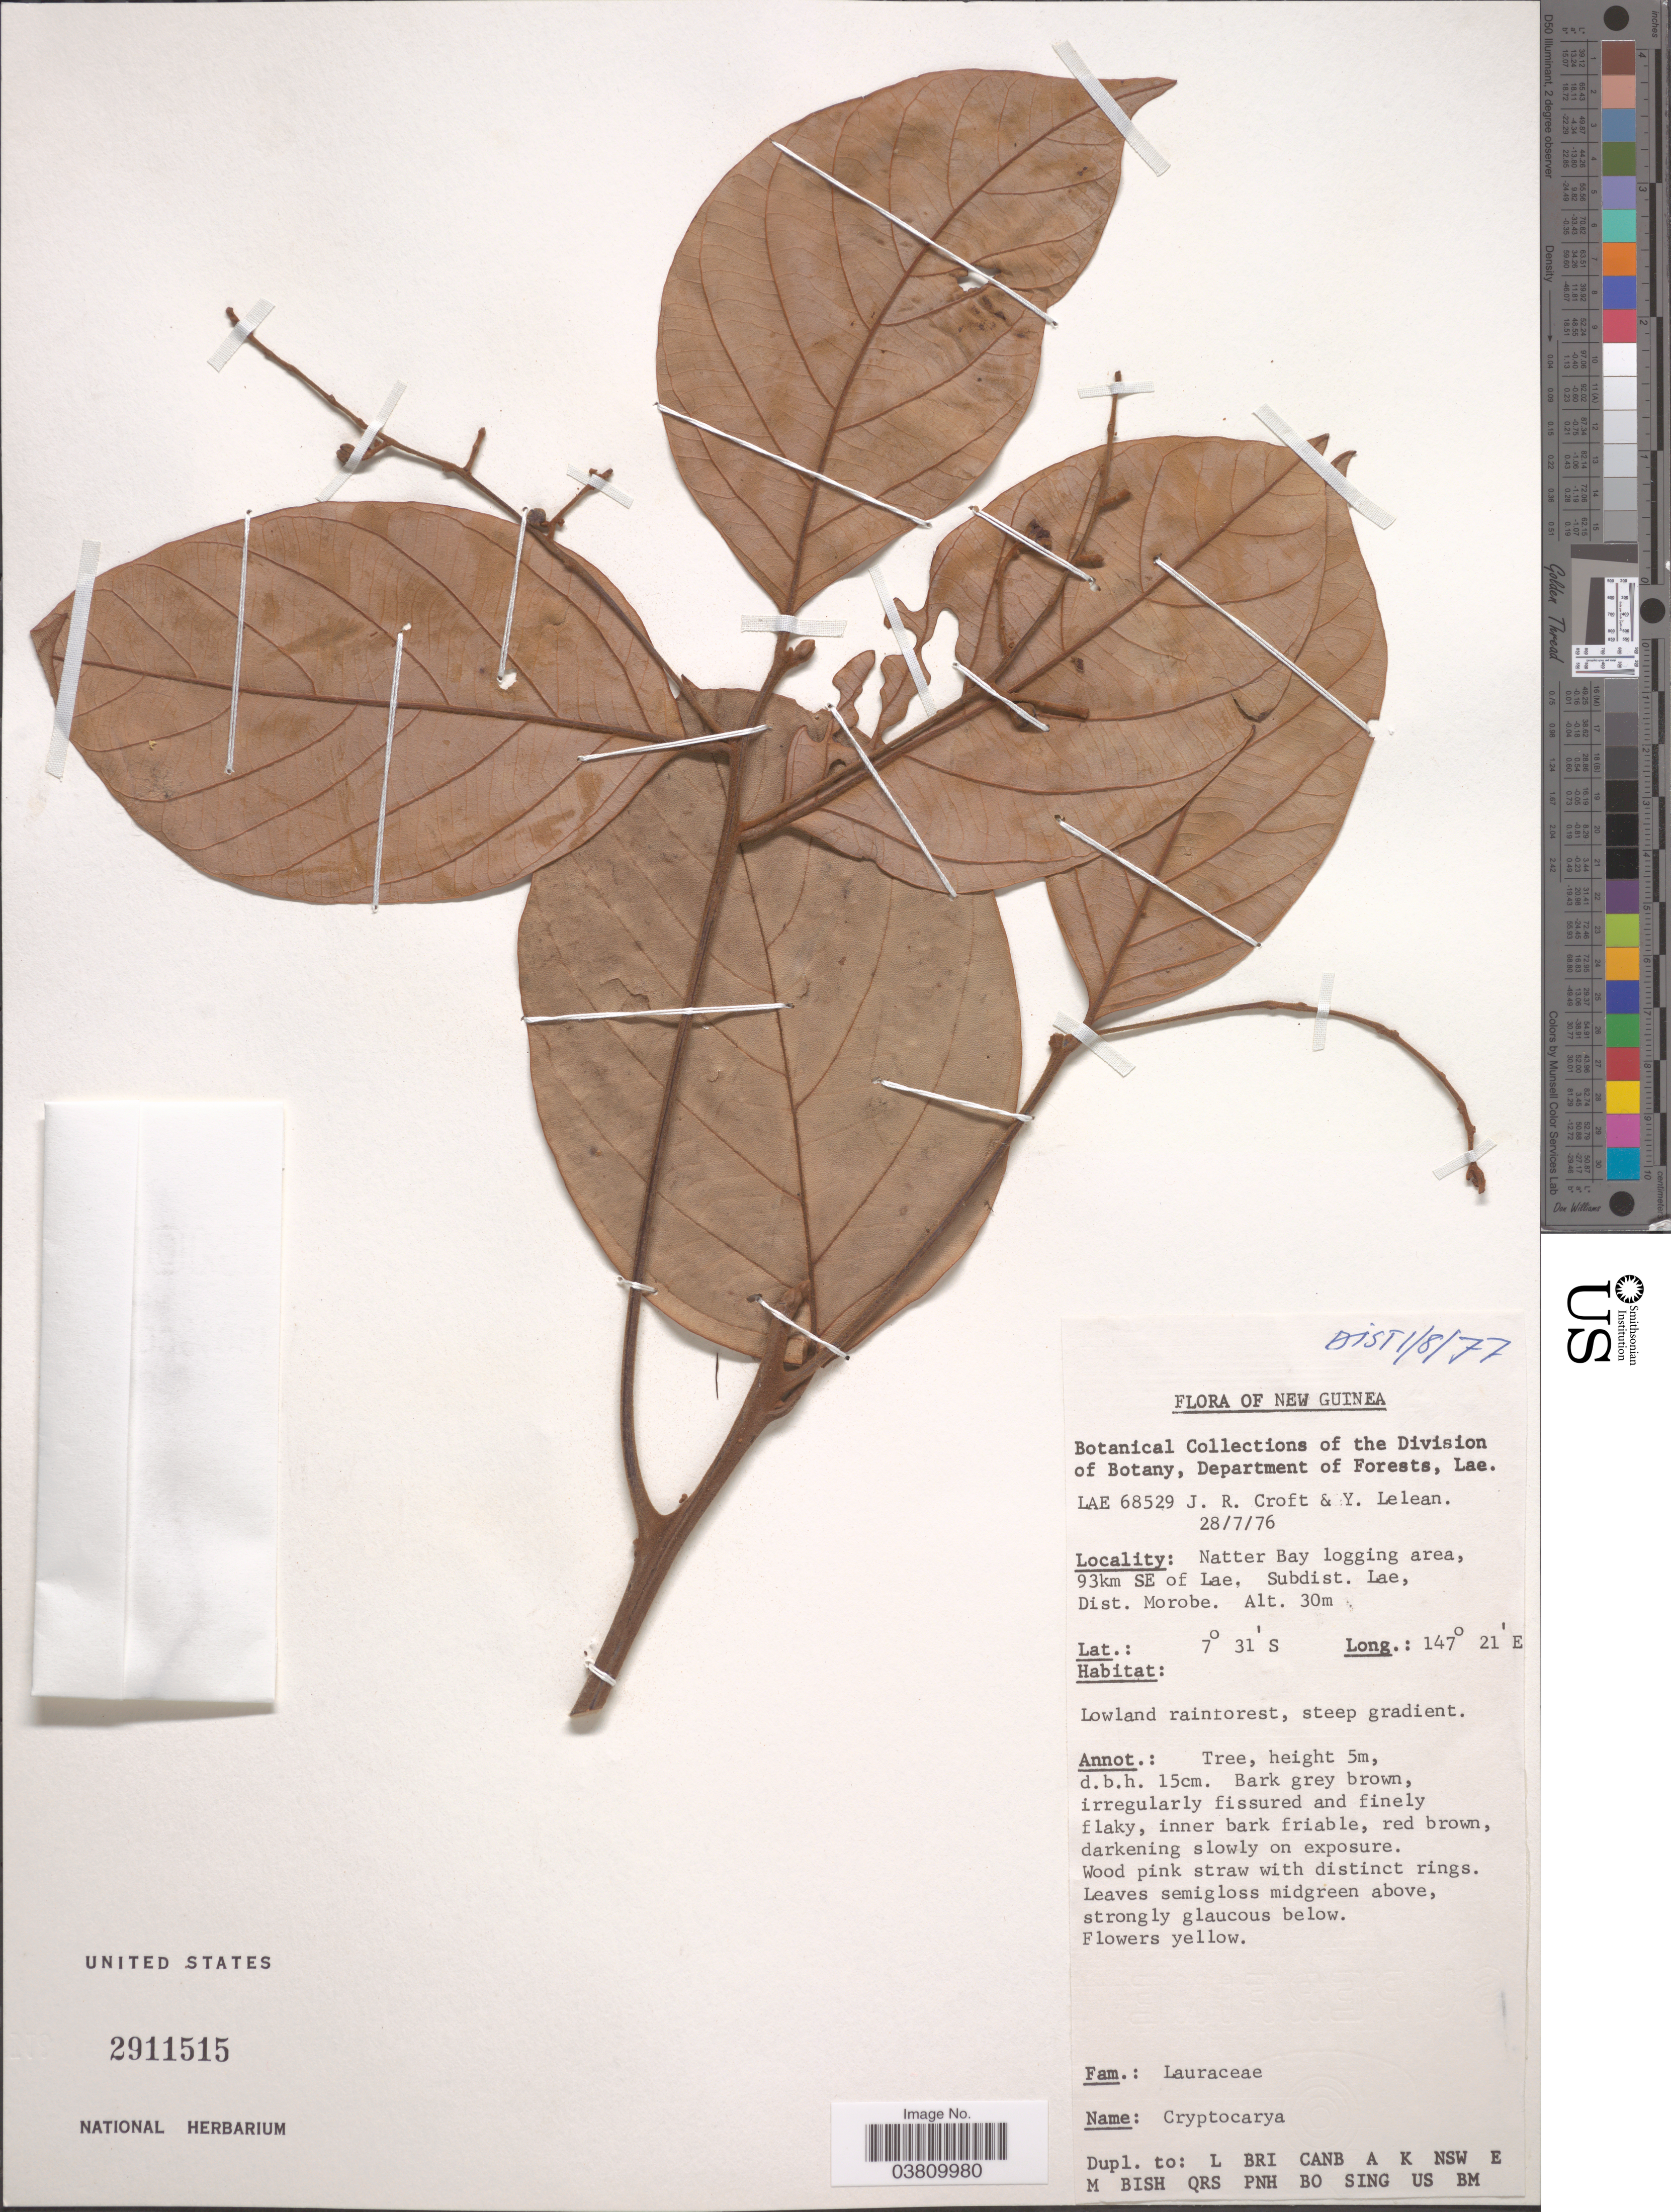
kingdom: Plantae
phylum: Tracheophyta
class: Magnoliopsida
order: Laurales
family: Lauraceae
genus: Cryptocarya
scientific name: Cryptocarya sp.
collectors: J. R. Croft & Y. Lelean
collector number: LAE68529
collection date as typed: Transcribed d/m/y: 28/7/76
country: Papua New Guinea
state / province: Morobe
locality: New Guinea. Natter Bay Logging area, 93km SE of Lae, Subdist. Lae, Dist. Morobe.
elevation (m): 30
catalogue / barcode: US 2911515